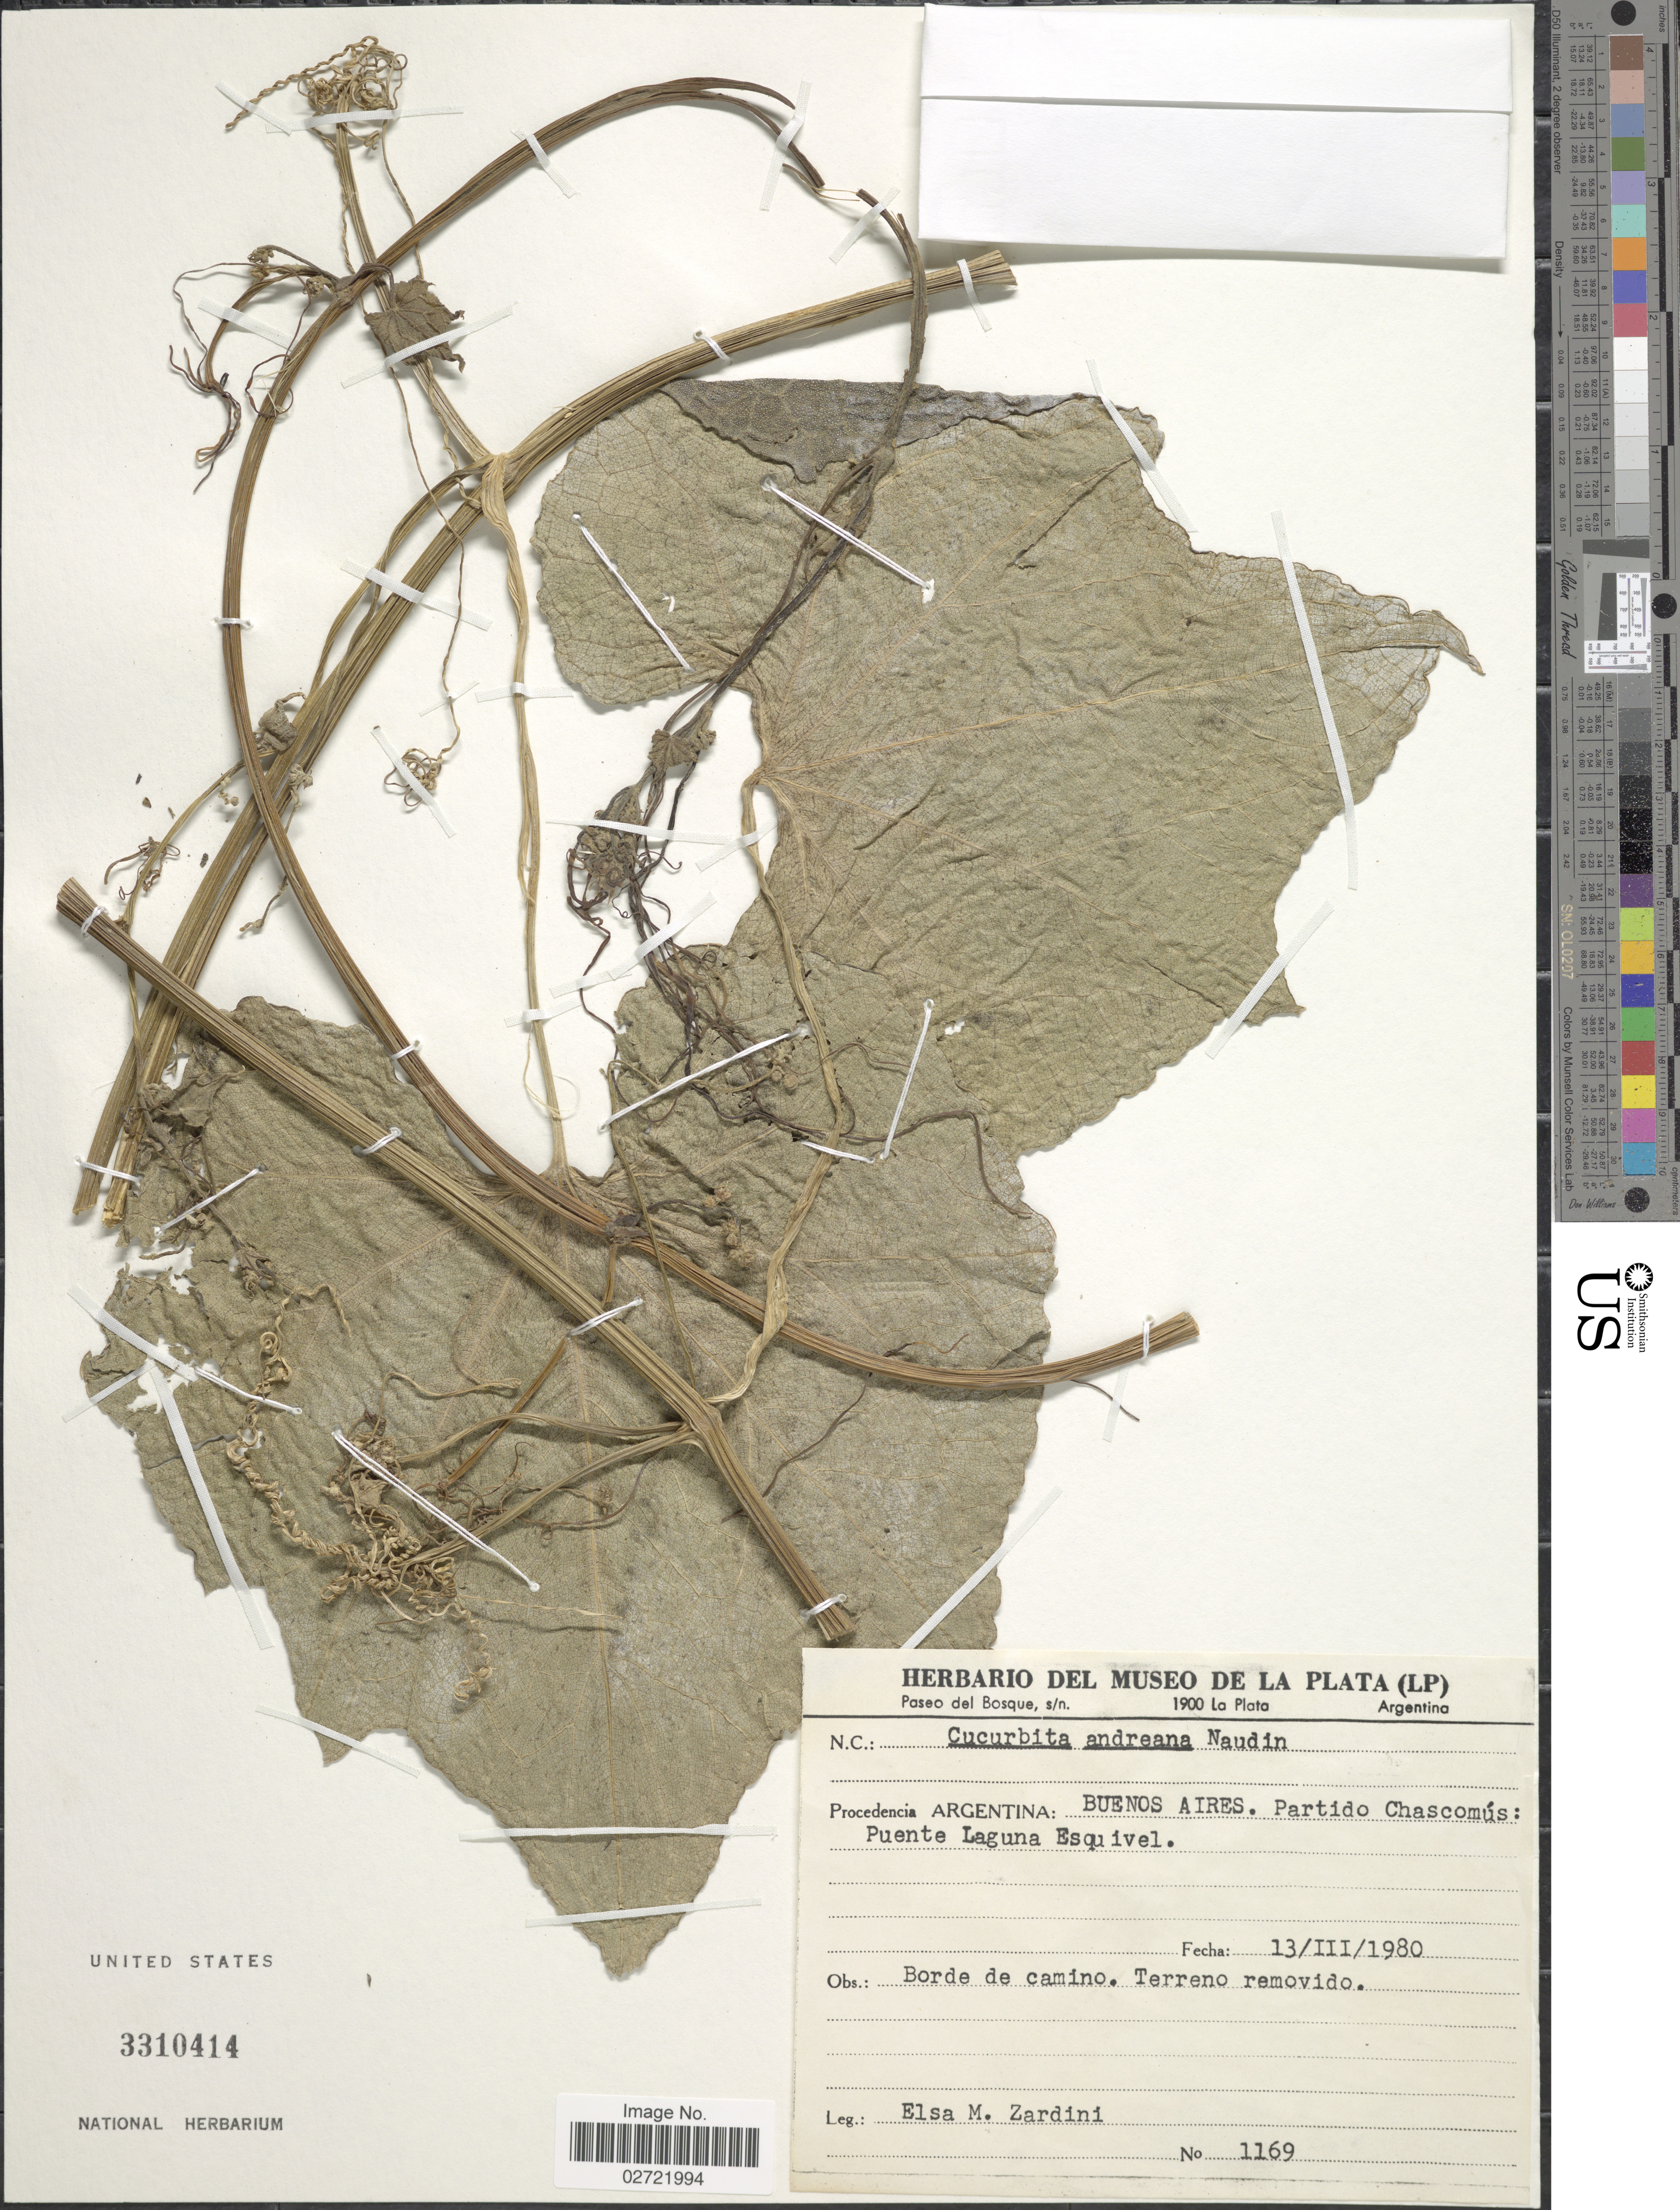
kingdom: Plantae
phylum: Tracheophyta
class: Magnoliopsida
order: Cucurbitales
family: Cucurbitaceae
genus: Cucurbita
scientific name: Cucurbita maxima subsp. andreana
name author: Filov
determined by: Nee, Michael H.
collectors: E. M. Zardini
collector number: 1169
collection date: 1980-03-13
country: Argentina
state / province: Buenos Aires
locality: Partido Chascomús: Puente Laguna Esquivel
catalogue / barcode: US 3310414